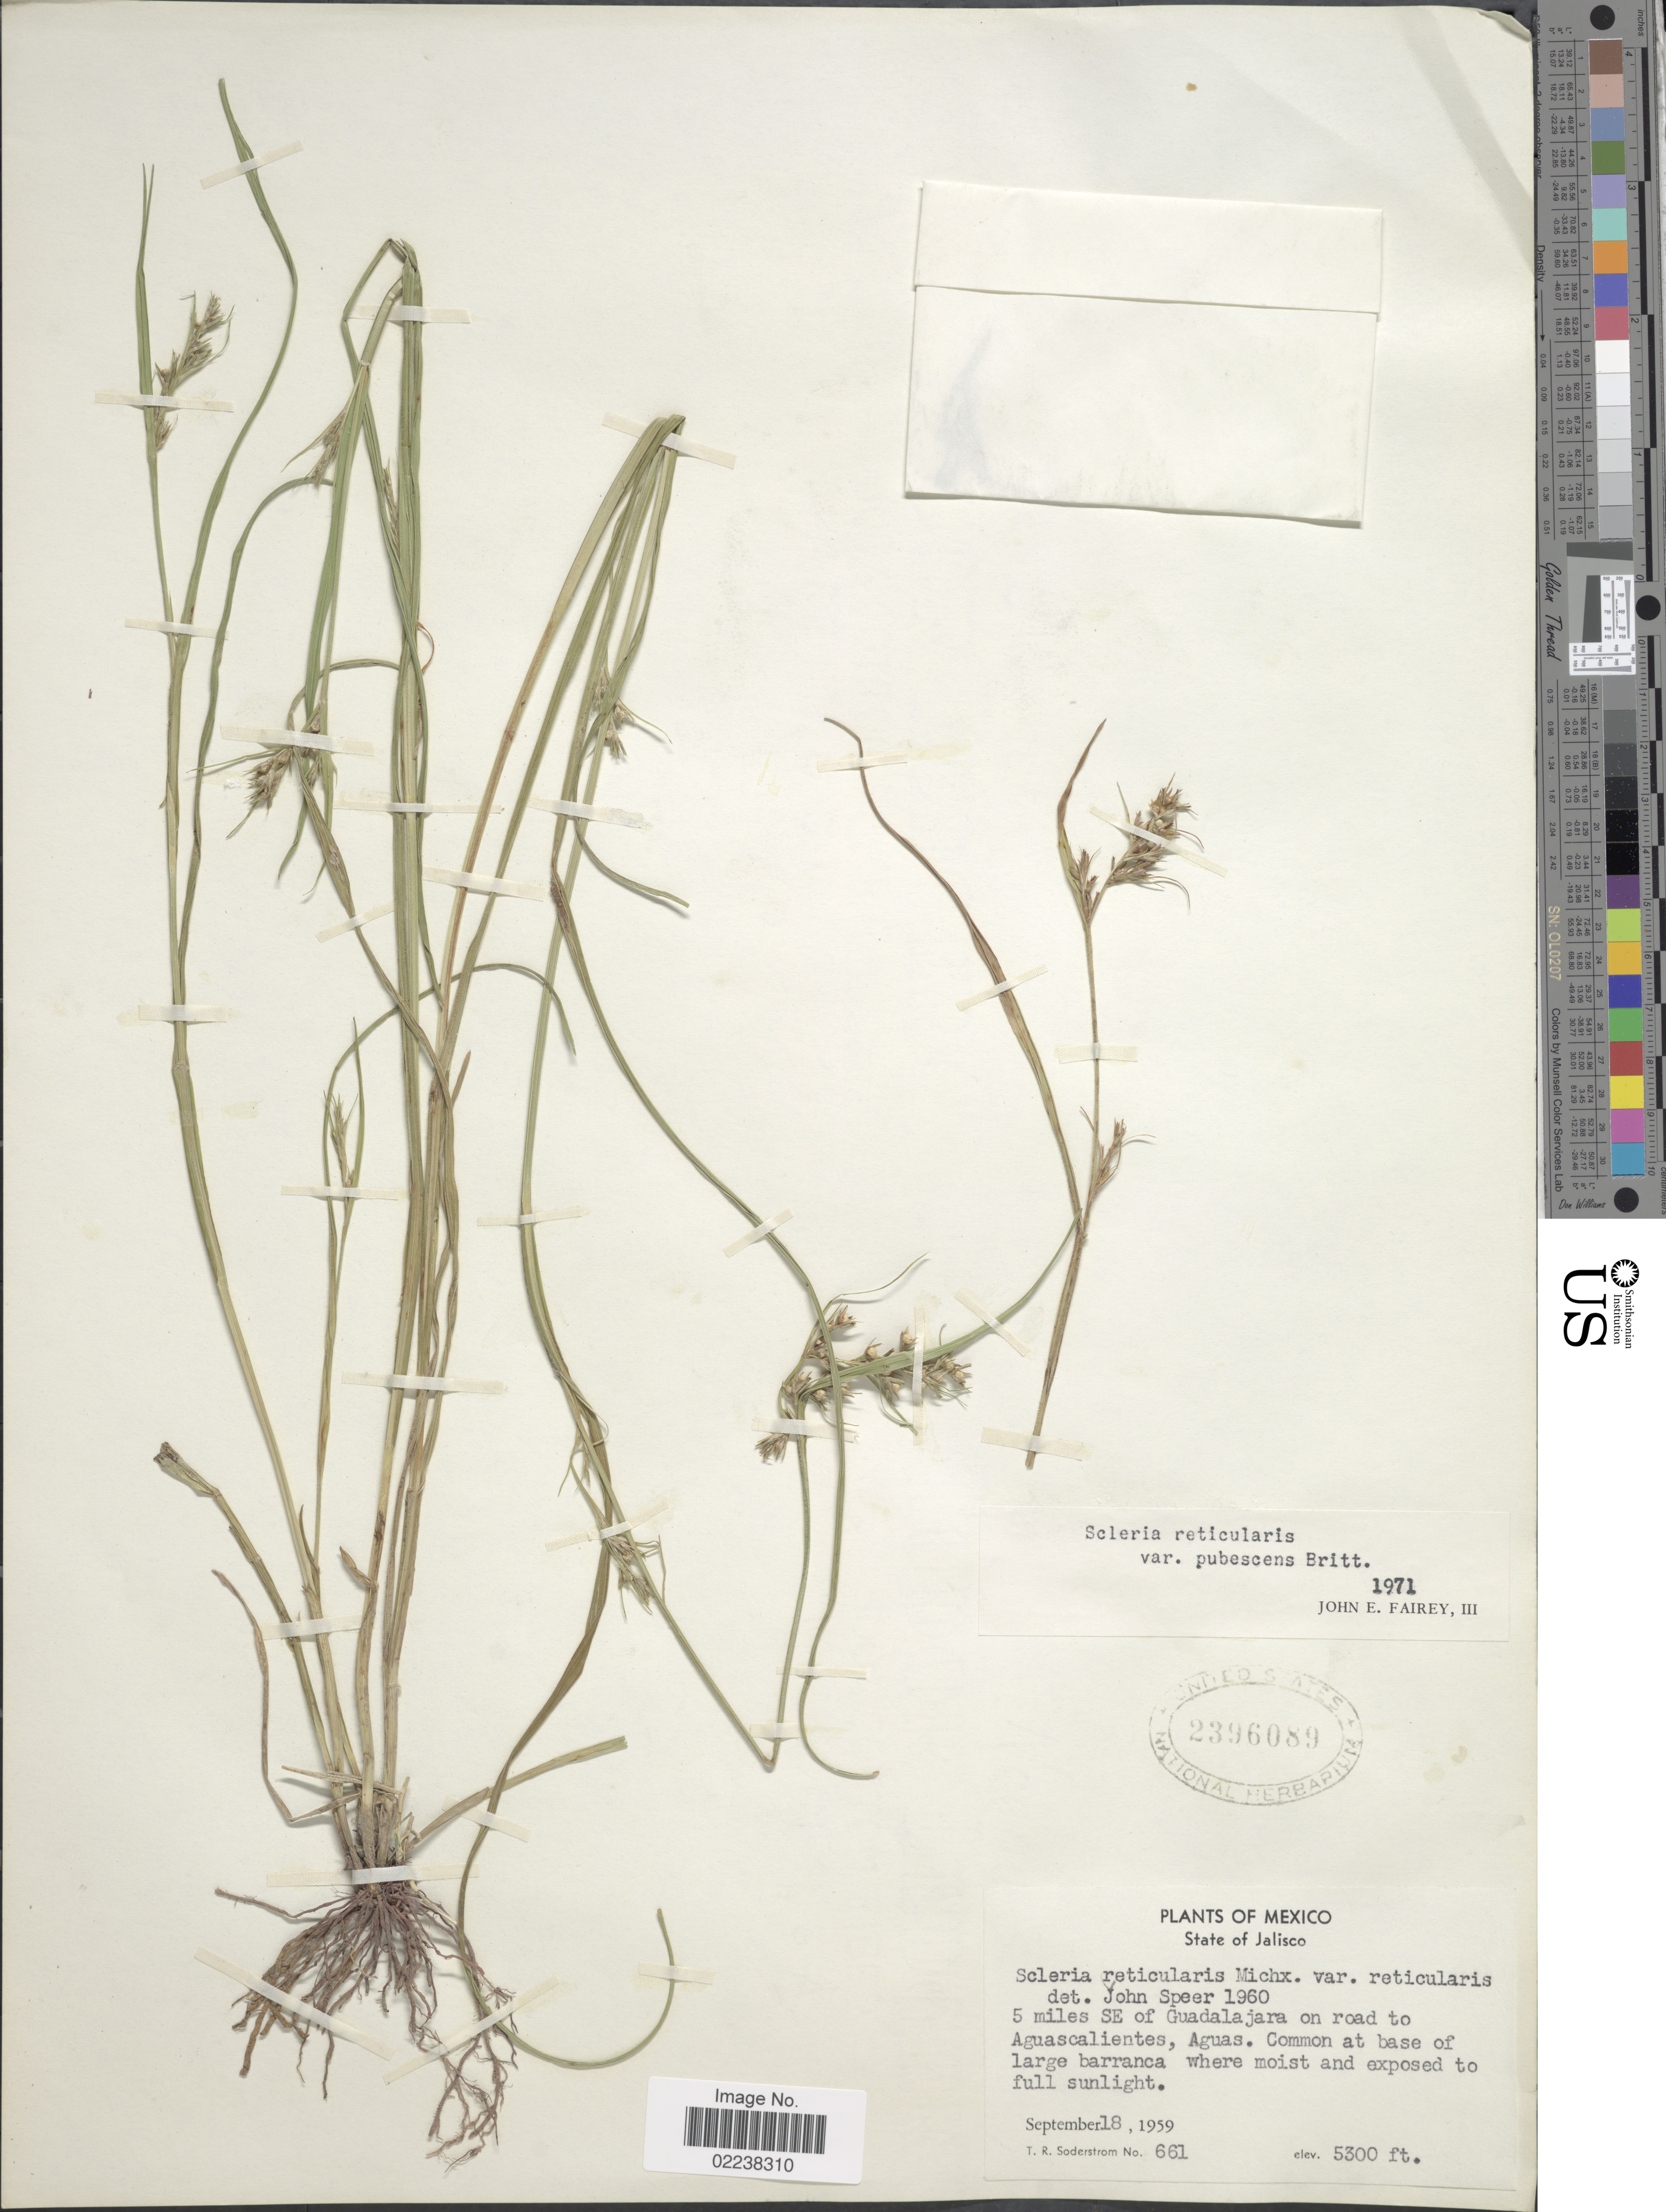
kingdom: Plantae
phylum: Tracheophyta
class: Liliopsida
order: Poales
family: Cyperaceae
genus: Scleria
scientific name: Scleria muehlenbergii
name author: Steud.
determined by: Strong, Mark T., (BOT), Smithsonian Institution - National Museum of Natural History (UNITED STATES)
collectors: T. R. Soderstrom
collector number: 661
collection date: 1959-09-18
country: Mexico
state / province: Jalisco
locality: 5 miles SE of Guadalajara on road to Aguascalientes, Aguas.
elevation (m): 1615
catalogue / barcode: US 2396089